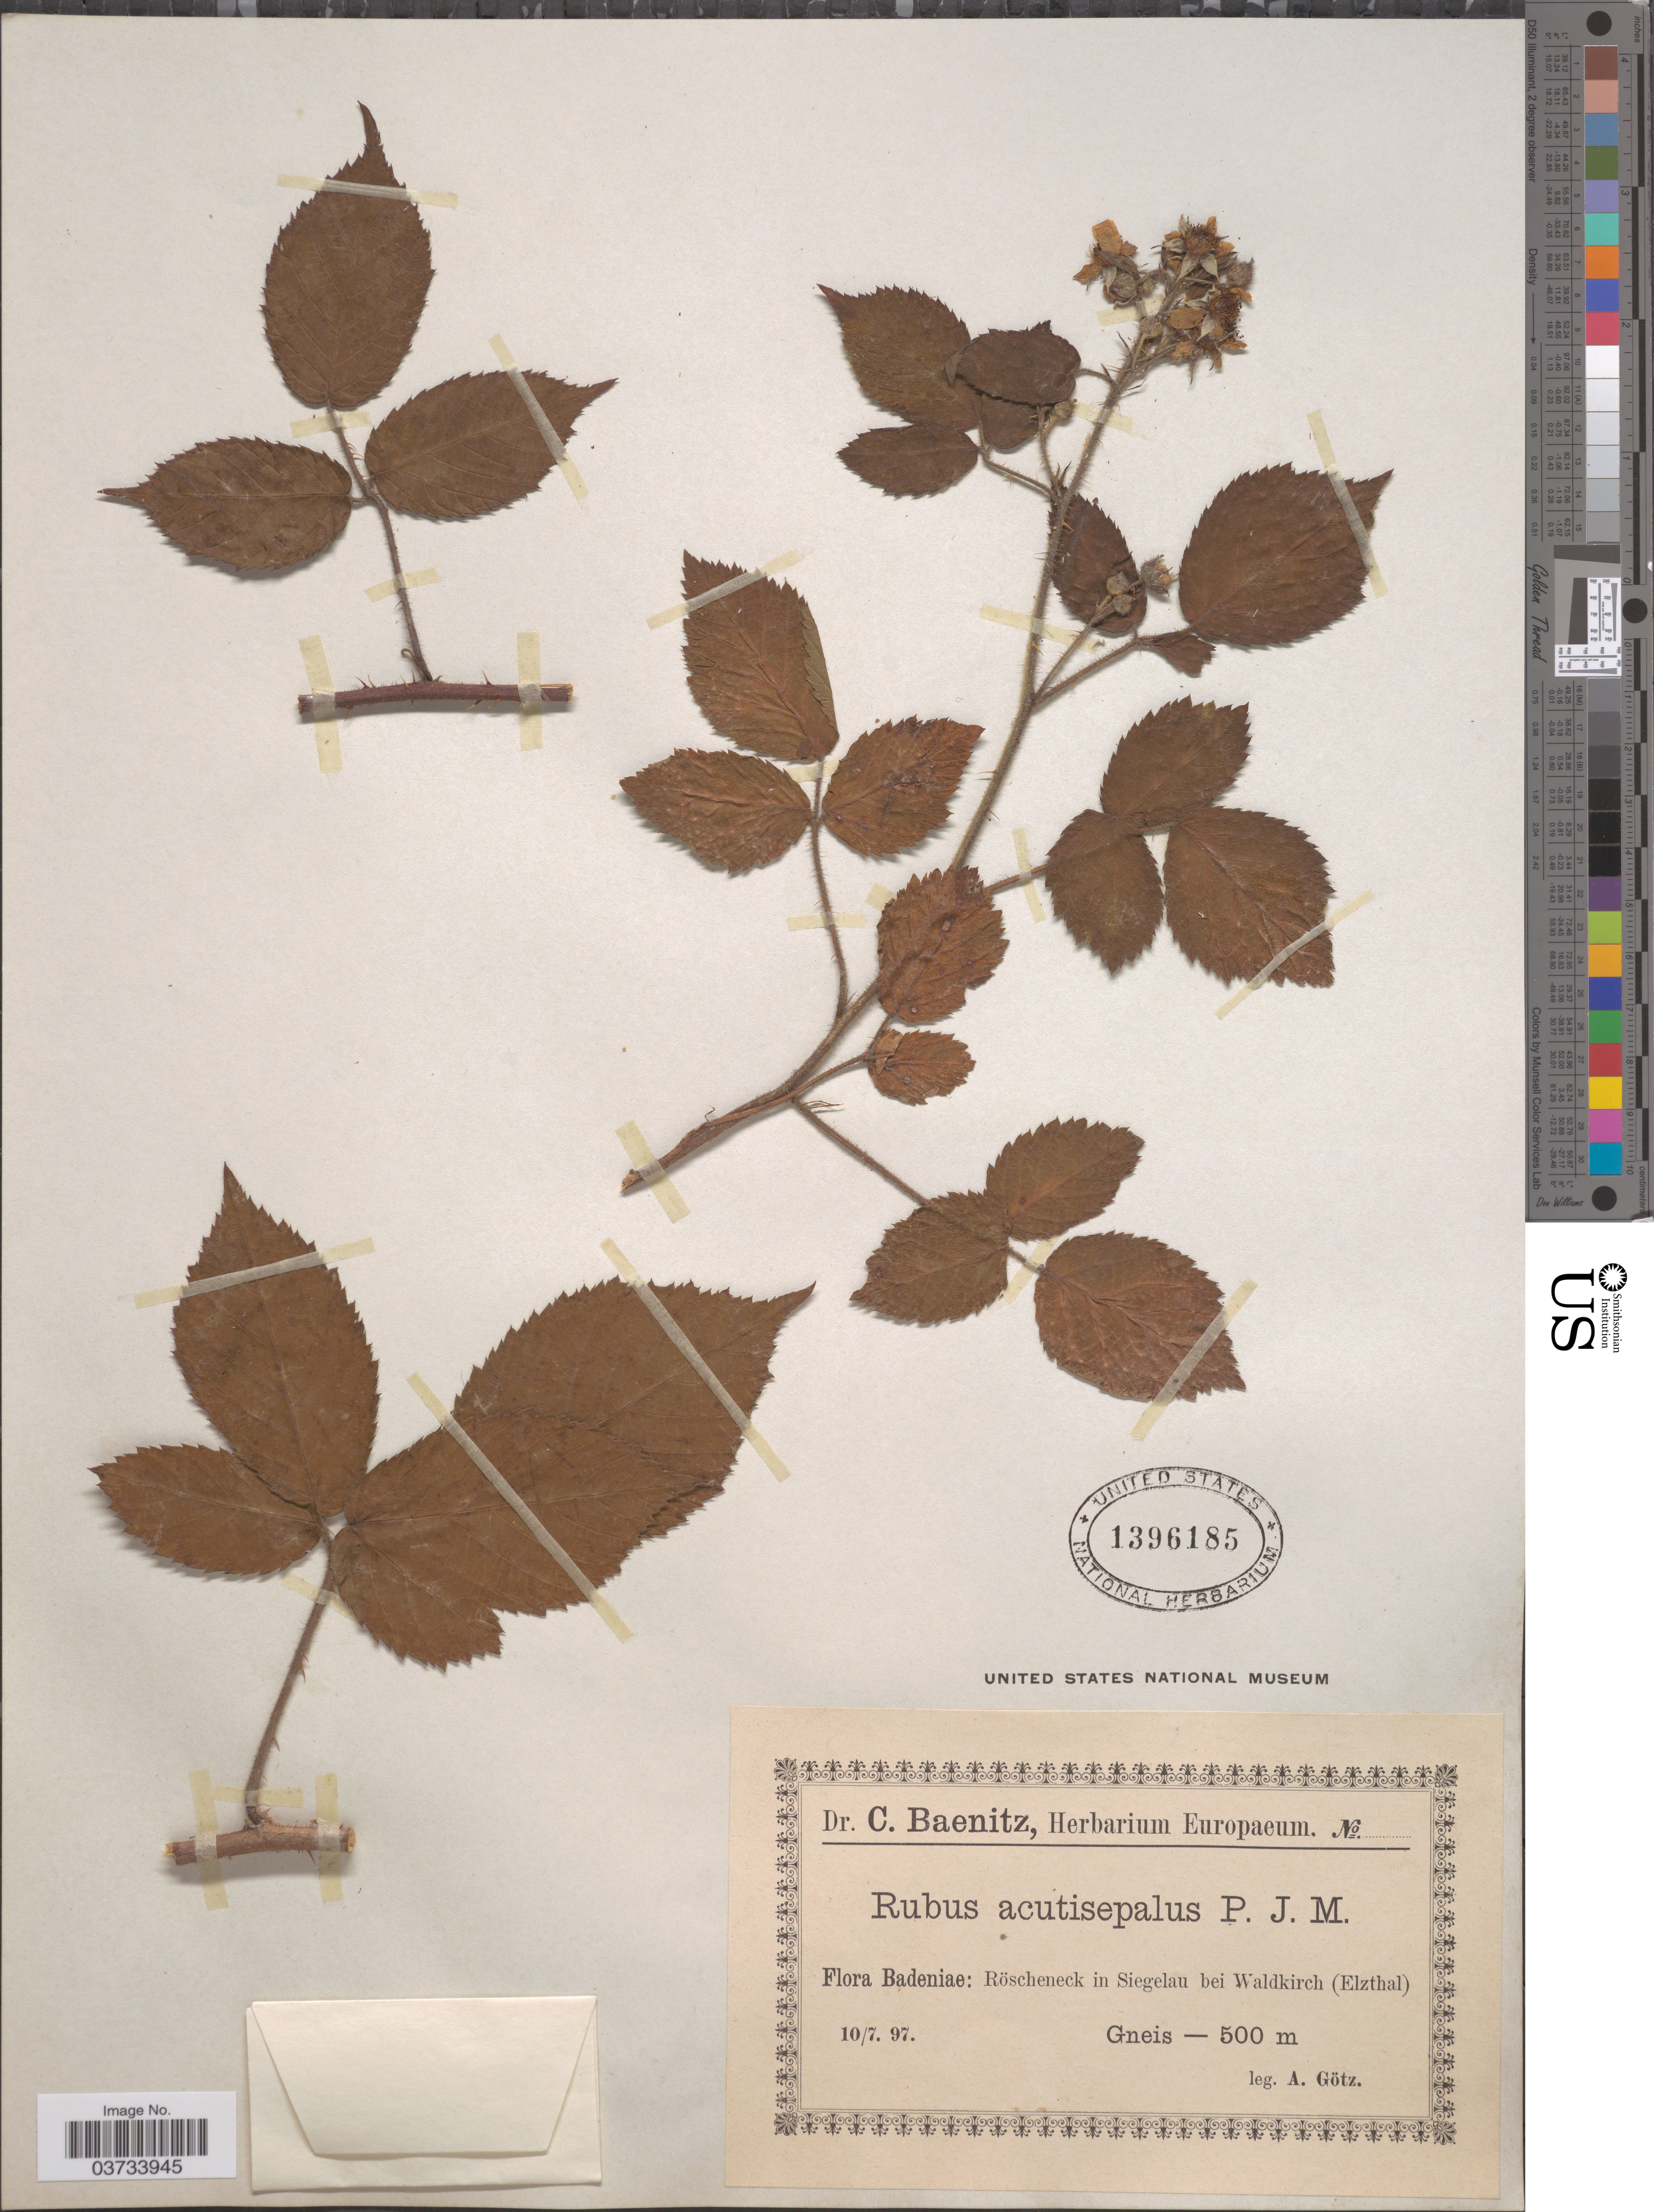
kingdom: Plantae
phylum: Tracheophyta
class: Magnoliopsida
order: Rosales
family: Rosaceae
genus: Rubus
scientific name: Rubus acutisepalus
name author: P.J. Müll.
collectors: A. Götz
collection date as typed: Transcribed d/m/y: 10/7/97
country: Germany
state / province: Baden-Württemberg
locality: Badeniae: Röscheneck in Siegelau bei Waldkirch (Elzthal).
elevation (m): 500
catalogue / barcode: US 1396185